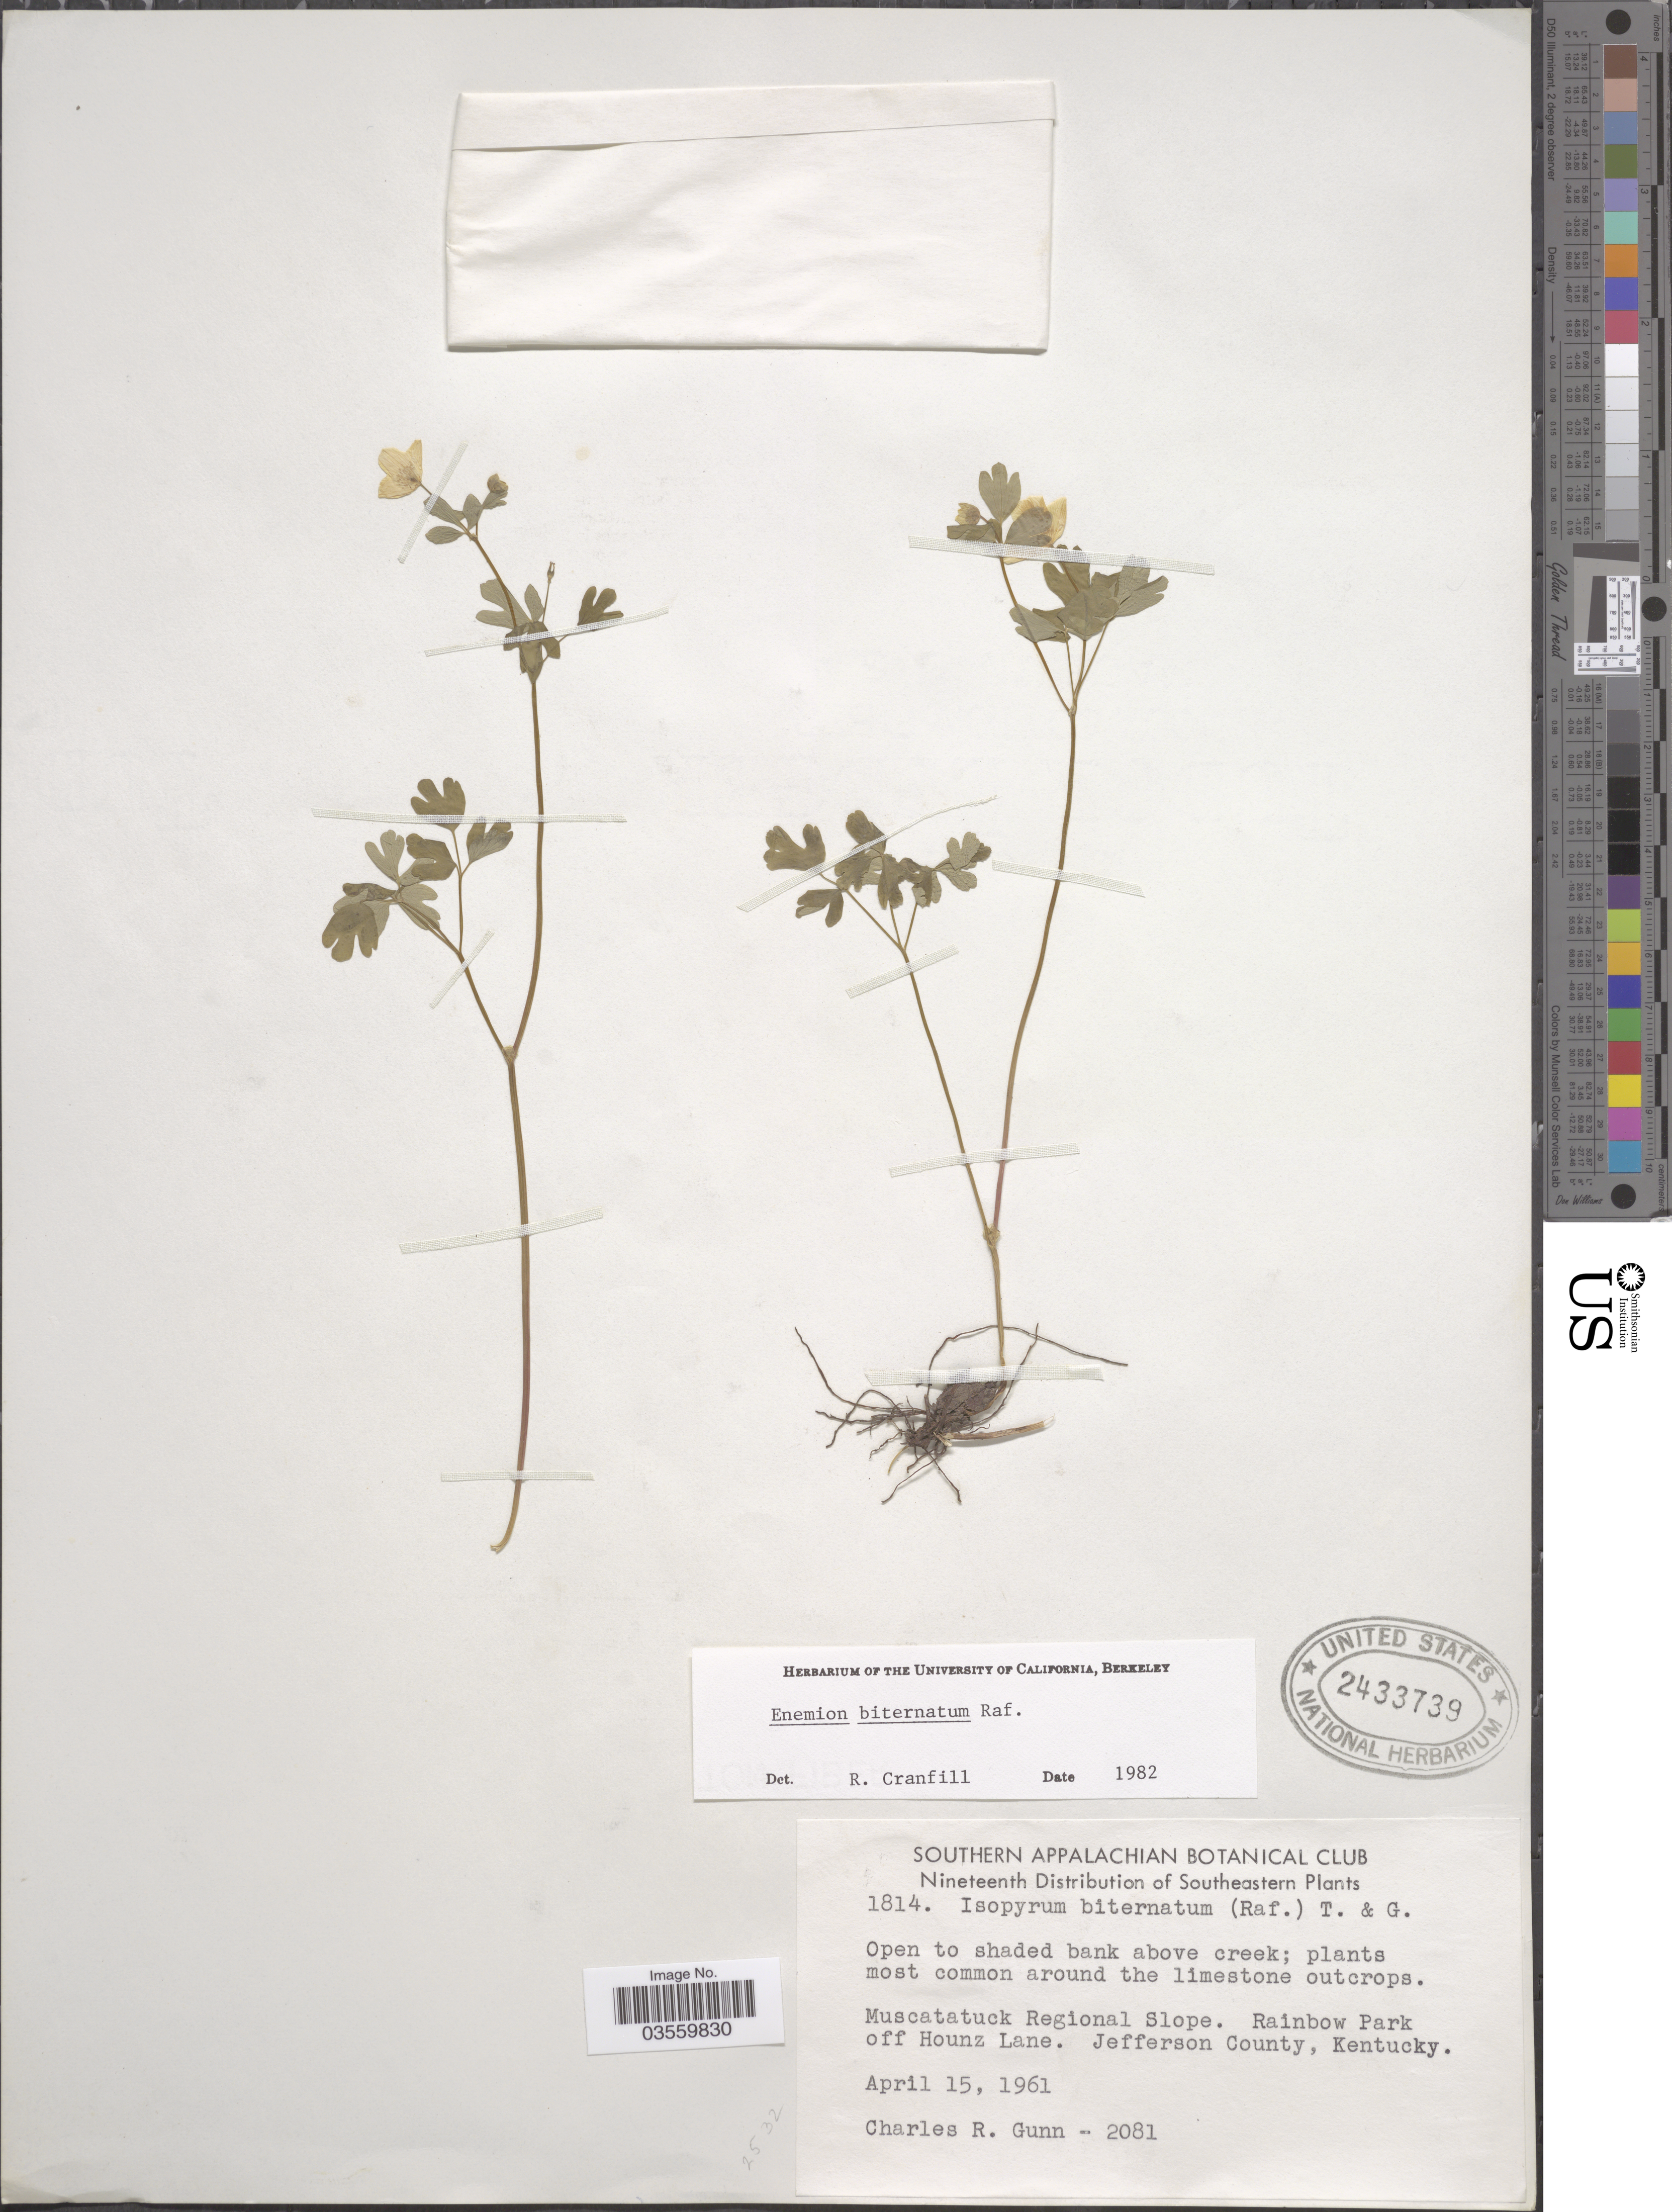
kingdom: Plantae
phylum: Tracheophyta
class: Magnoliopsida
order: Ranunculales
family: Ranunculaceae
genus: Enemion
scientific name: Enemion biternatum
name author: (Torr. & A. Gray) Raf.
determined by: Strong, Mark T., (BOT), Smithsonian Institution - National Museum of Natural History (UNITED STATES)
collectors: C. R. Gunn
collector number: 2081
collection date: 1961-04-15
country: United States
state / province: Kentucky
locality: Southeastern. Muscatatuck Regional Slope. Rainbow Park off Hounz Lane. Jefferson County.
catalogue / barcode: US 2433739